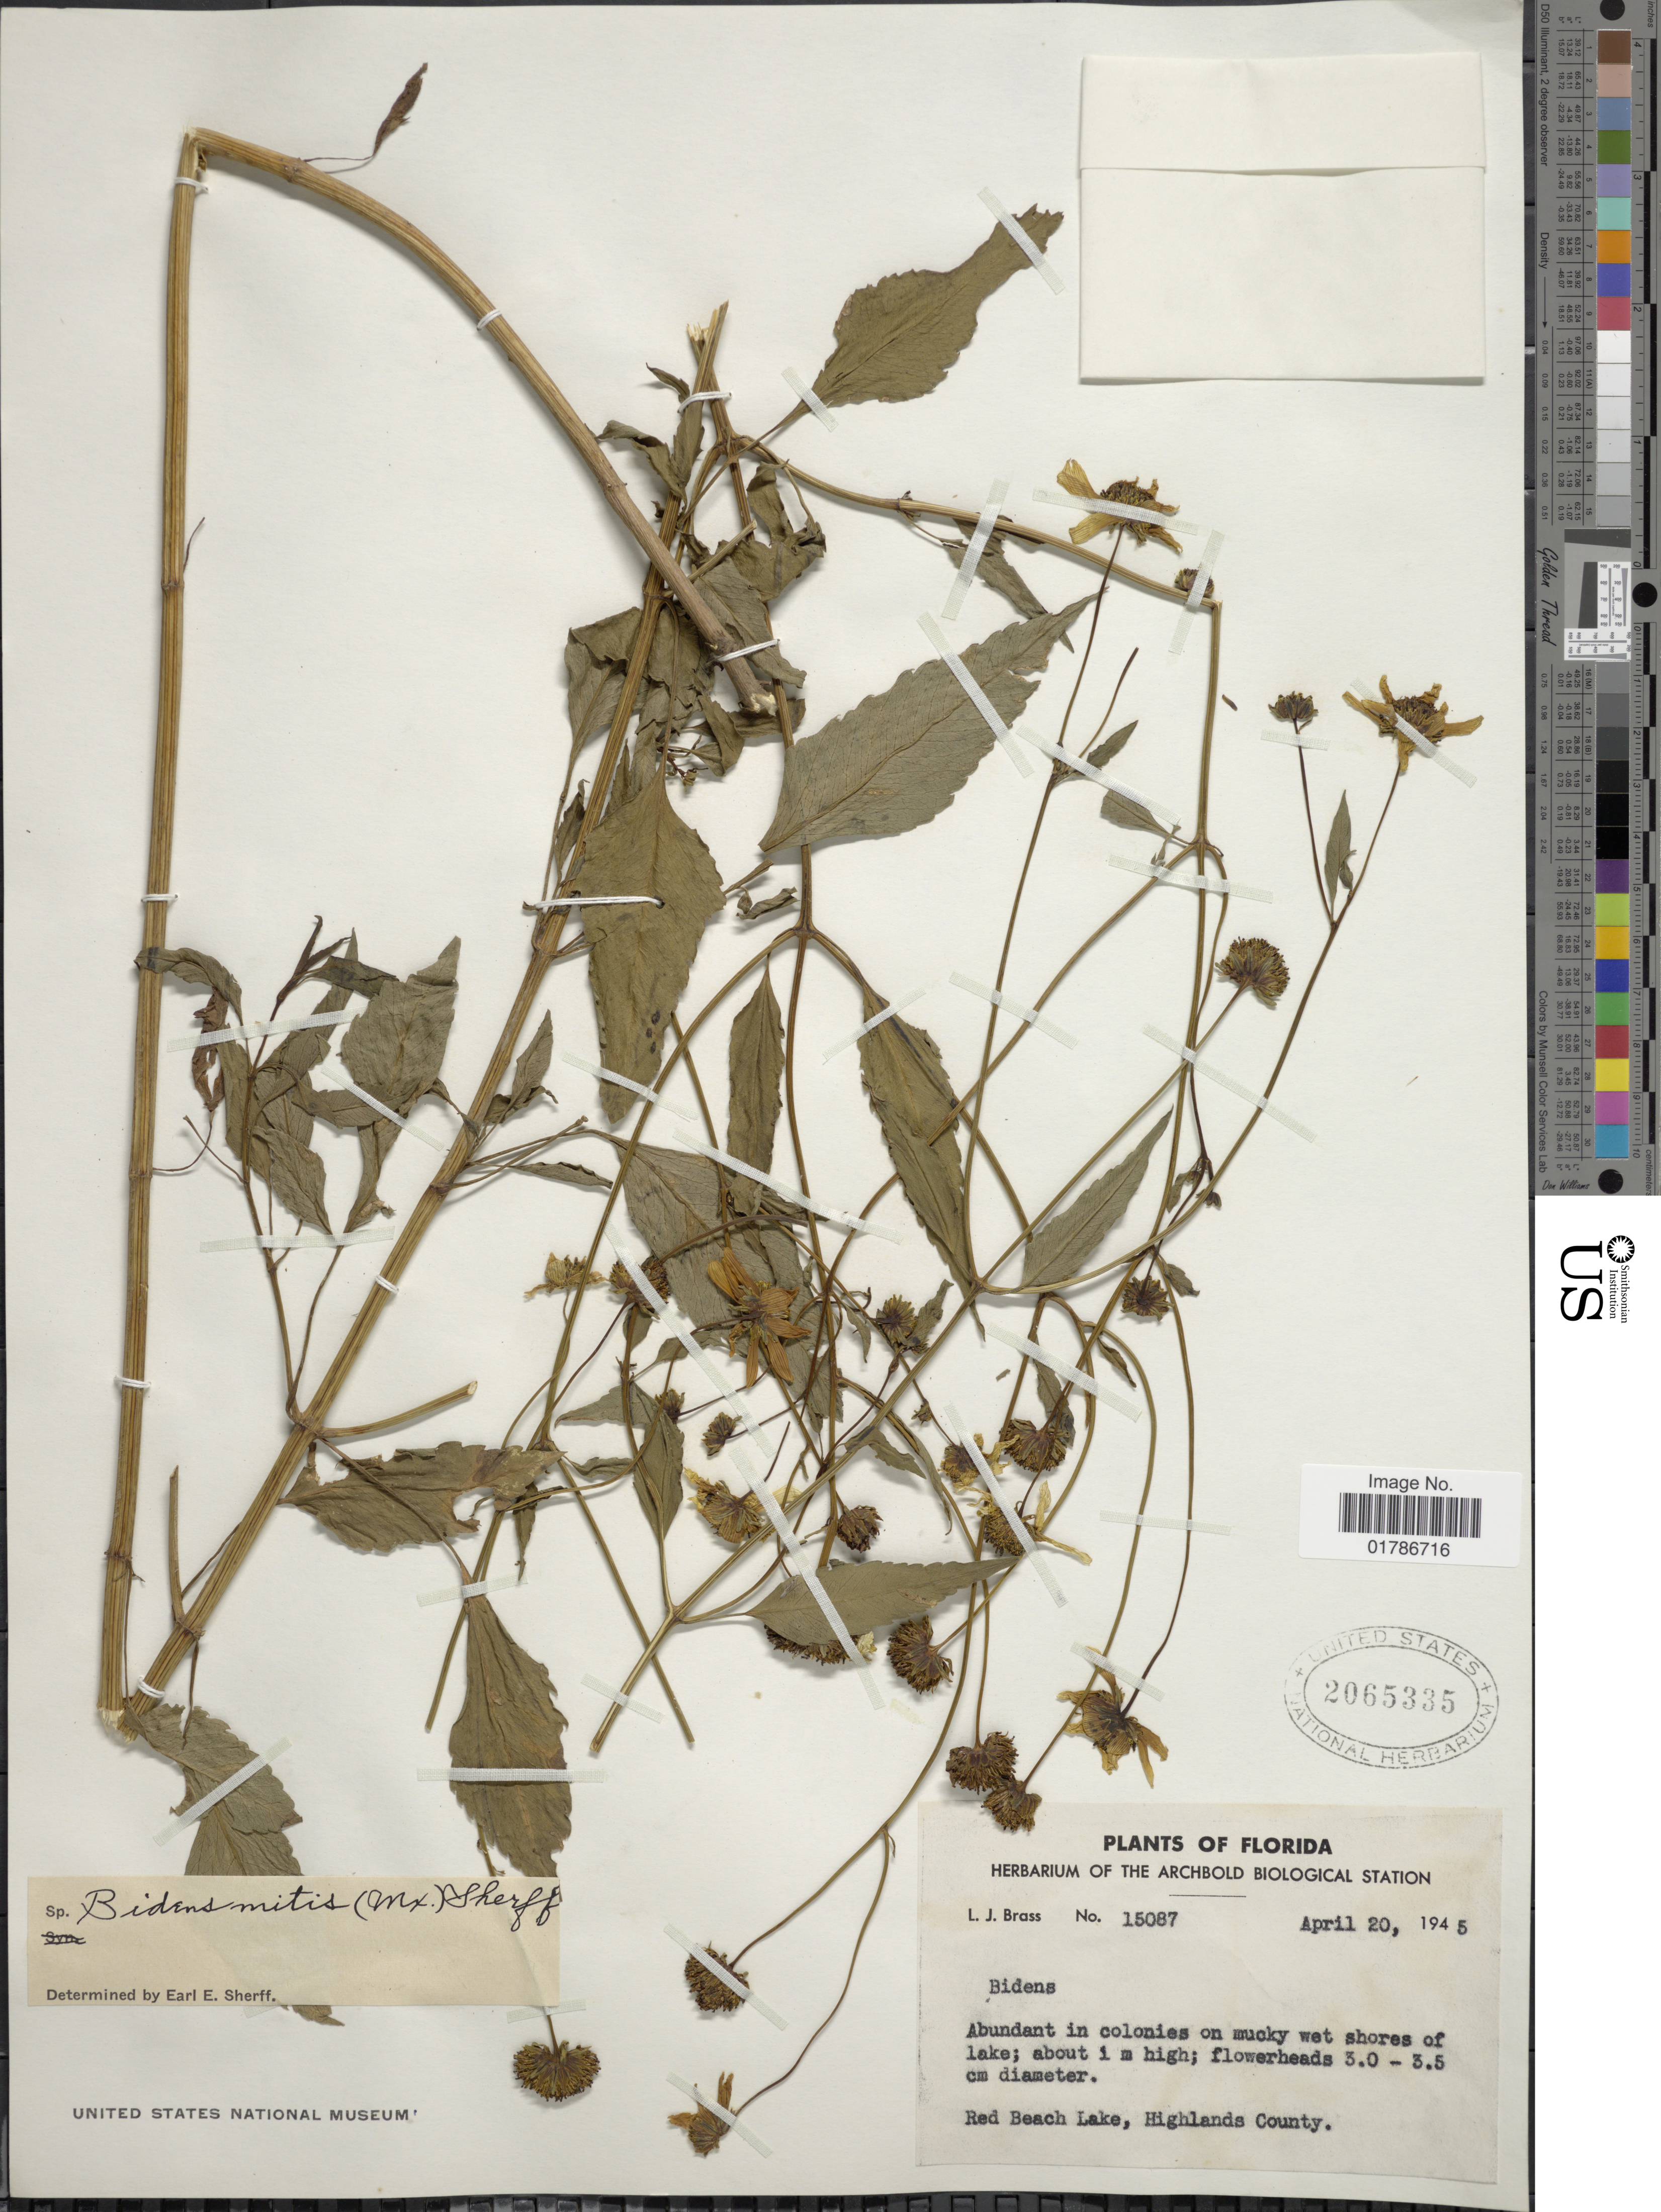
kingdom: Plantae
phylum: Tracheophyta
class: Magnoliopsida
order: Asterales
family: Asteraceae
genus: Bidens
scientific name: Bidens mitis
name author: (Michx.) Sherff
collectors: L. J. Brass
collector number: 15087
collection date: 1945-04-20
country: United States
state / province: Florida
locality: Red Beach Lake, Highlands County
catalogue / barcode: US 2065335